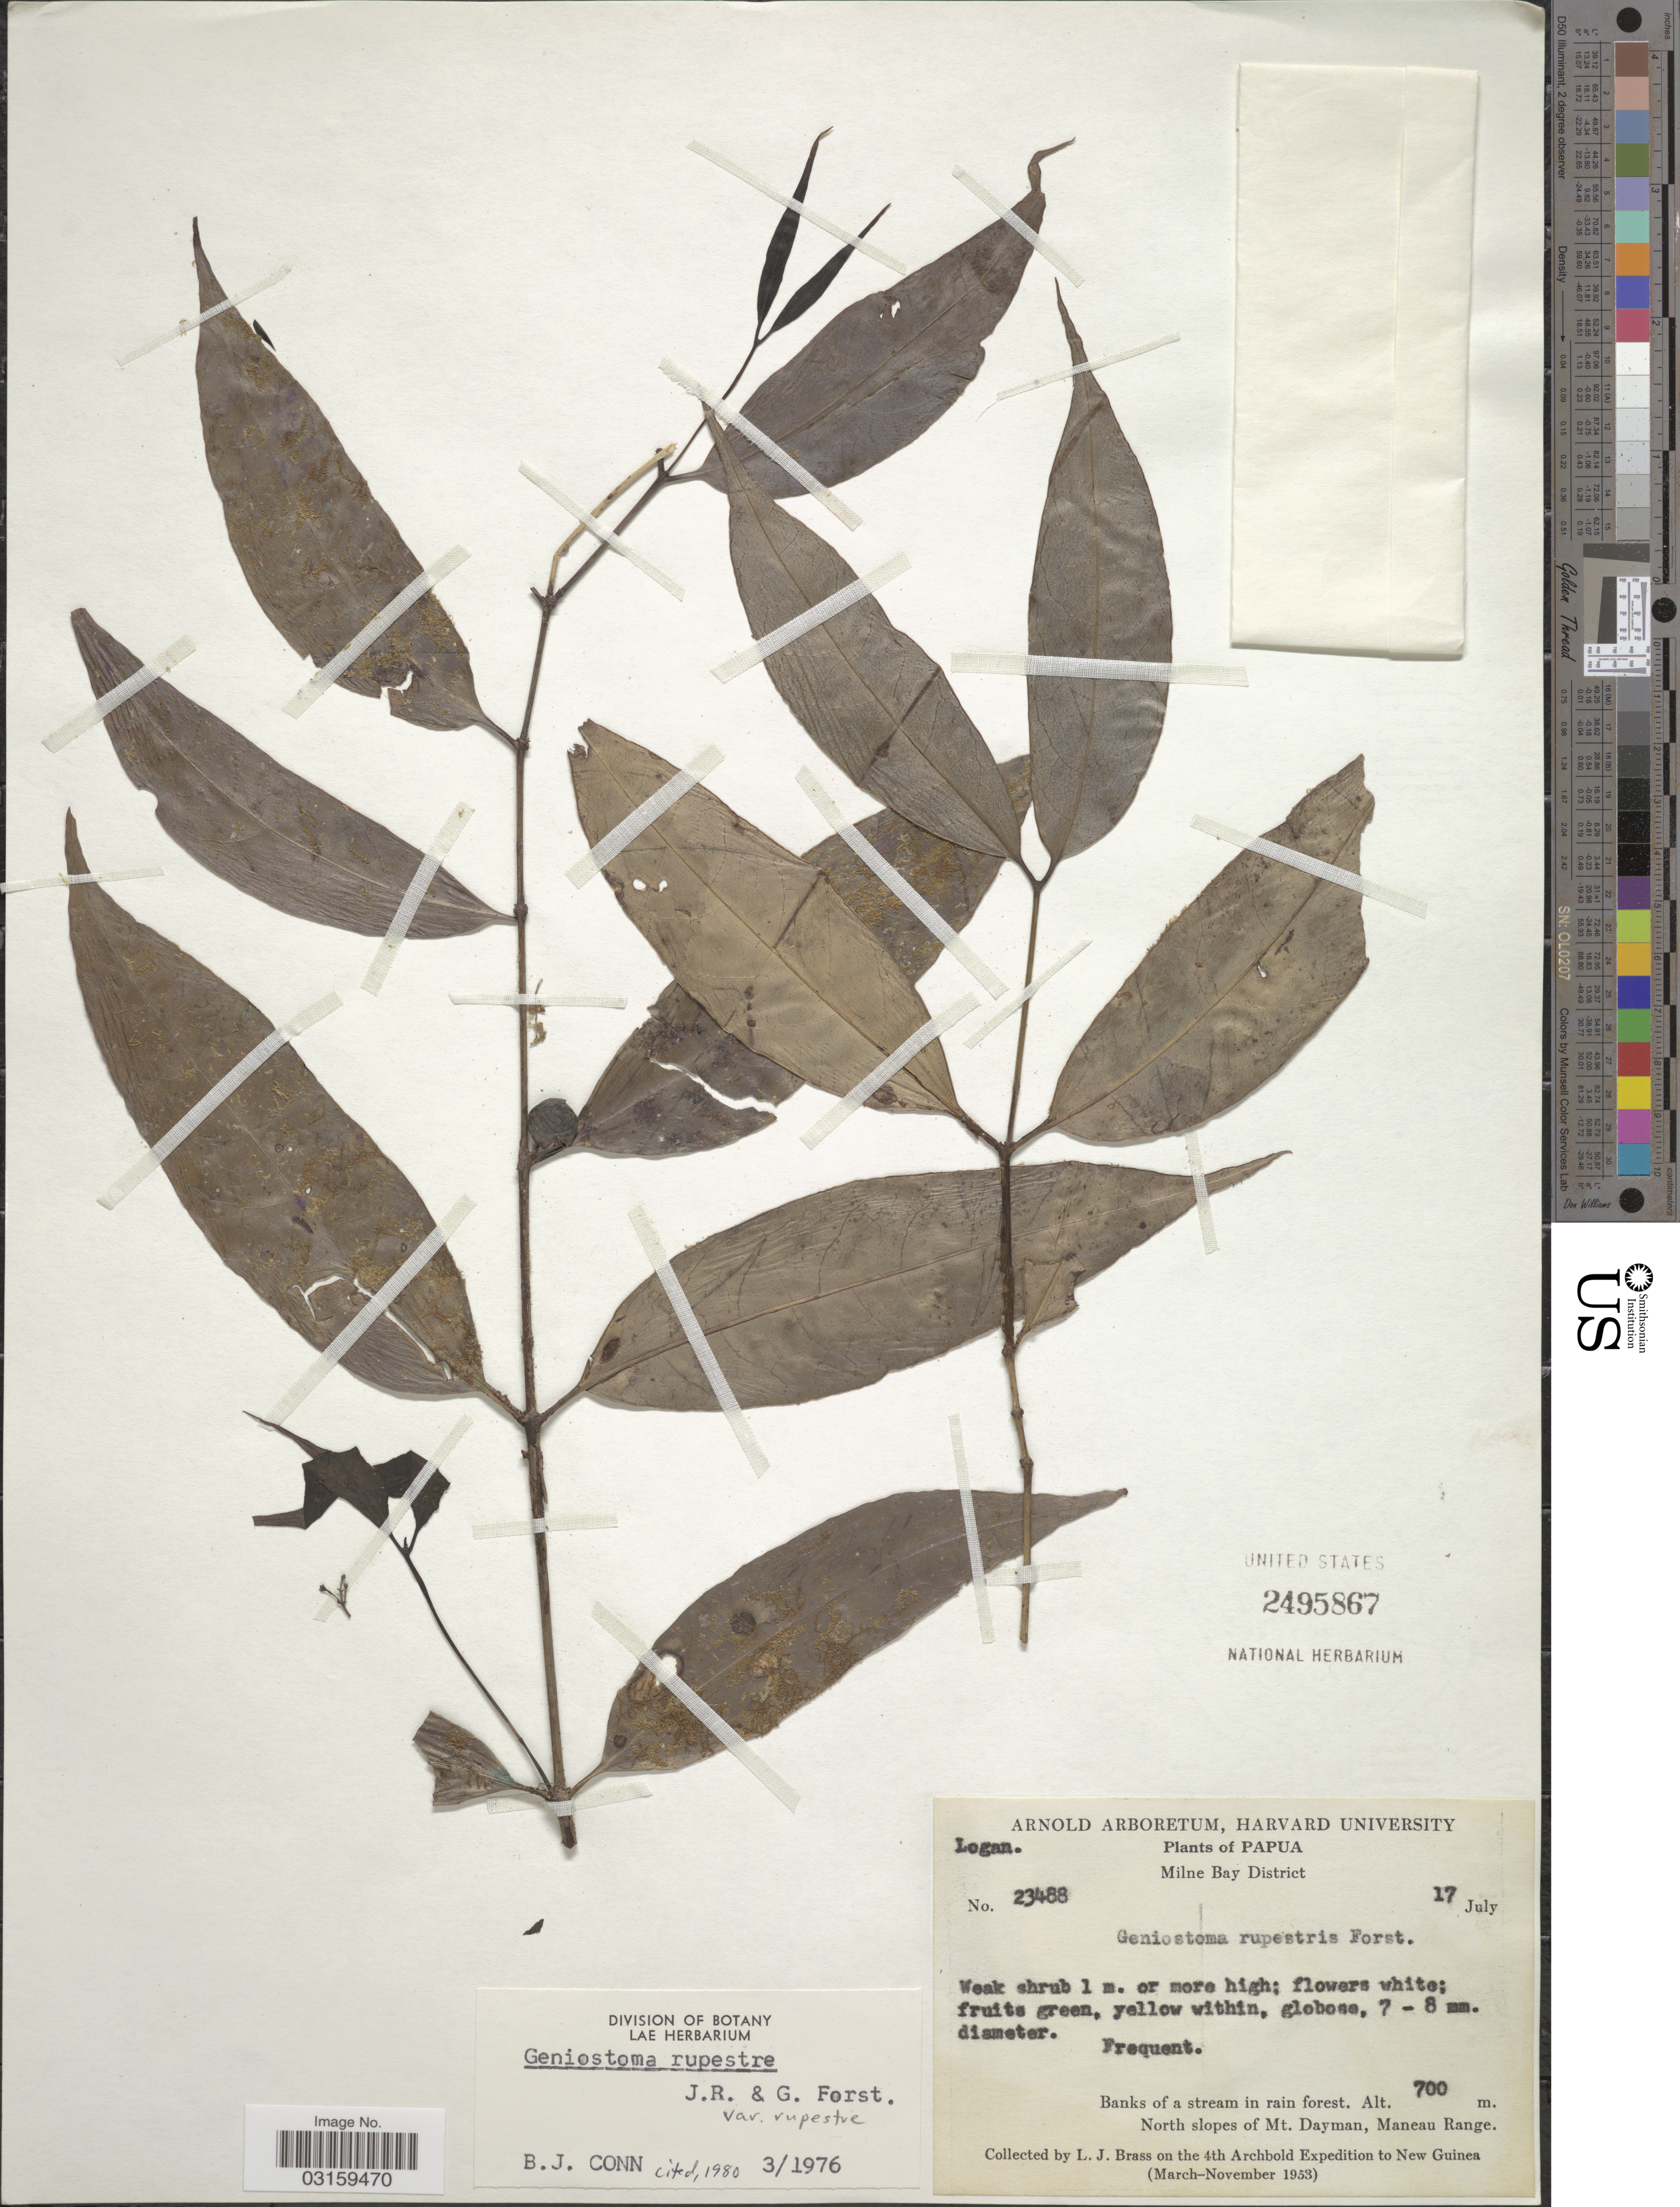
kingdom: Plantae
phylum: Tracheophyta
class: Magnoliopsida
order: Gentianales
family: Loganiaceae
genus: Geniostoma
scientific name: Geniostoma rupestre var. rupestre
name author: J.R. Forst. & G. Forst.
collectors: L. J. Brass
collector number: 23488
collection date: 1953-07-17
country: Papua New Guinea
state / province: Milne Bay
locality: Milne Bay District. North slopes of Mt. Dayman, Maneau Range.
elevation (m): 700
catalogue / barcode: US 2495867